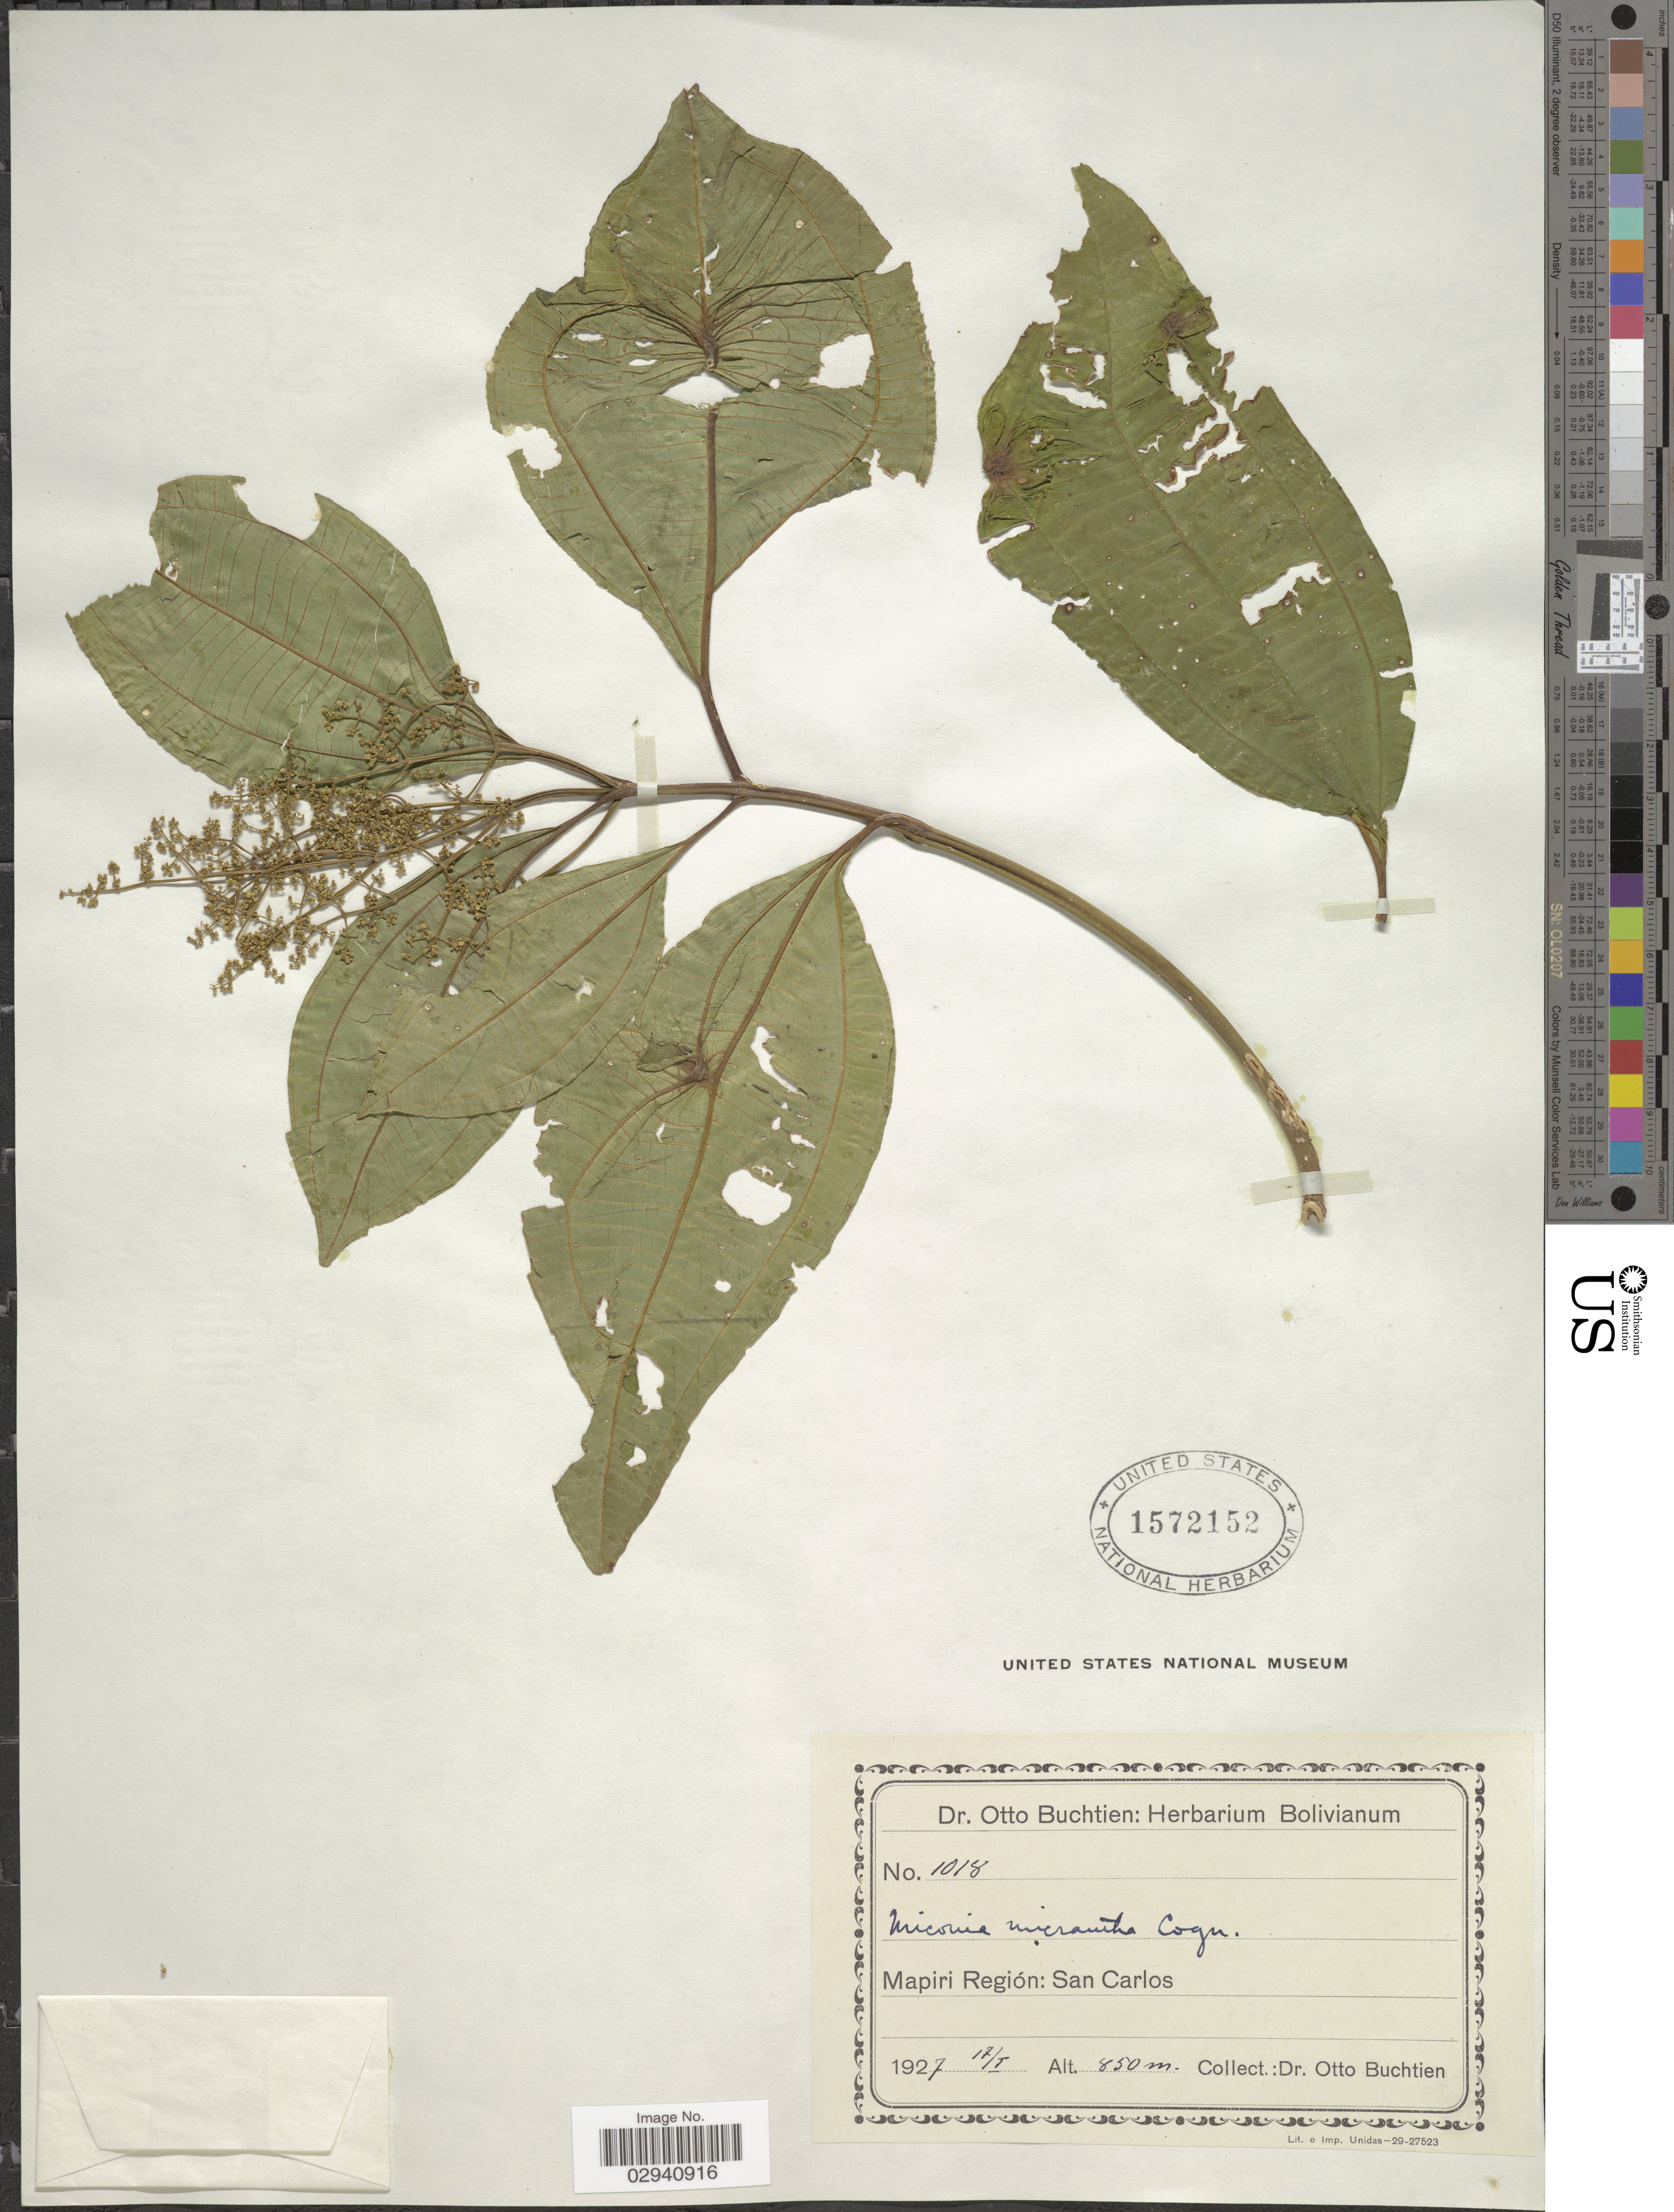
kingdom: Plantae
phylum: Tracheophyta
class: Magnoliopsida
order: Myrtales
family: Melastomataceae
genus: Miconia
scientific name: Miconia micrantha Pittier, nom. illeg.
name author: Pittier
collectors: O. Buchtien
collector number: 1018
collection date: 1927-01-17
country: Bolivia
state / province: La Paz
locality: Mapiri Región: San Carlos.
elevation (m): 850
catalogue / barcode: US 1572152